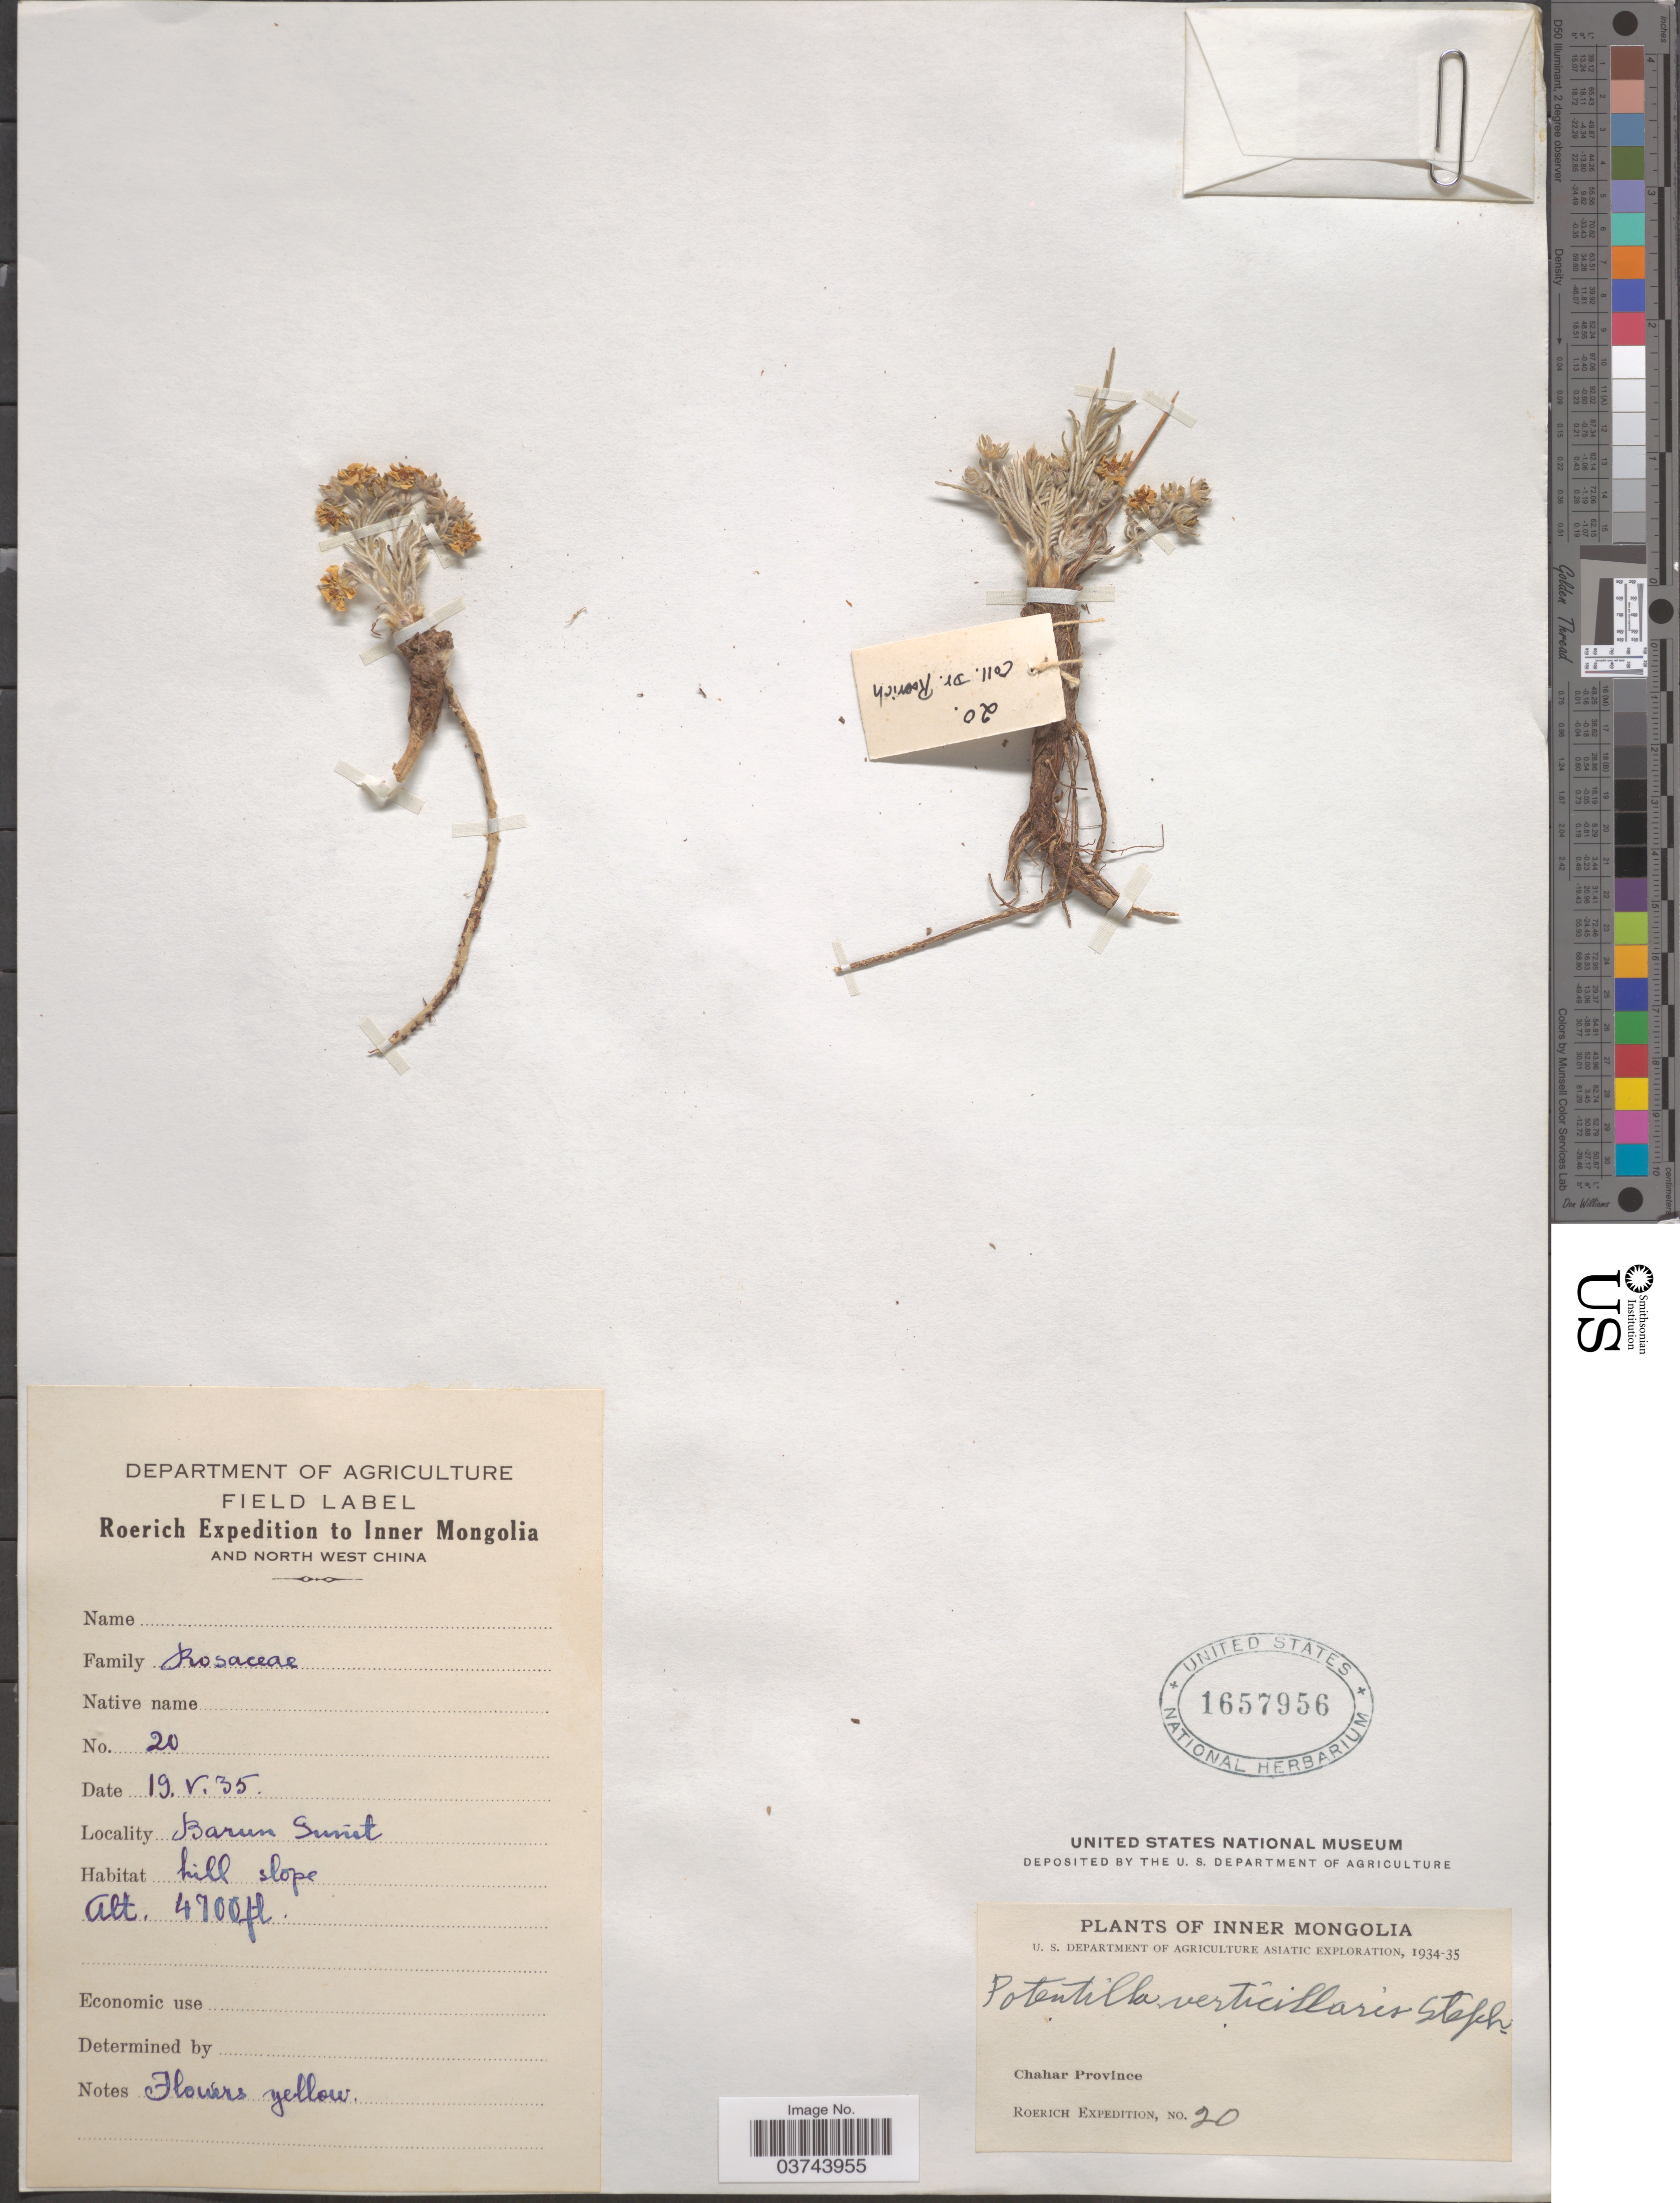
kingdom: Plantae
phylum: Tracheophyta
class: Magnoliopsida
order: Rosales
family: Rosaceae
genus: Potentilla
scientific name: Potentilla verticillaris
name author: Stephan ex Willd.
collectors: Roerich Expedition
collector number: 20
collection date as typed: Transcribed d/m/y: 19/5/35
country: China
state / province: Nei Monggol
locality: Inner Mongolia and North West China. Barun Sunit. Chahar Province.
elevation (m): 1433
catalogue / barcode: US 1657956